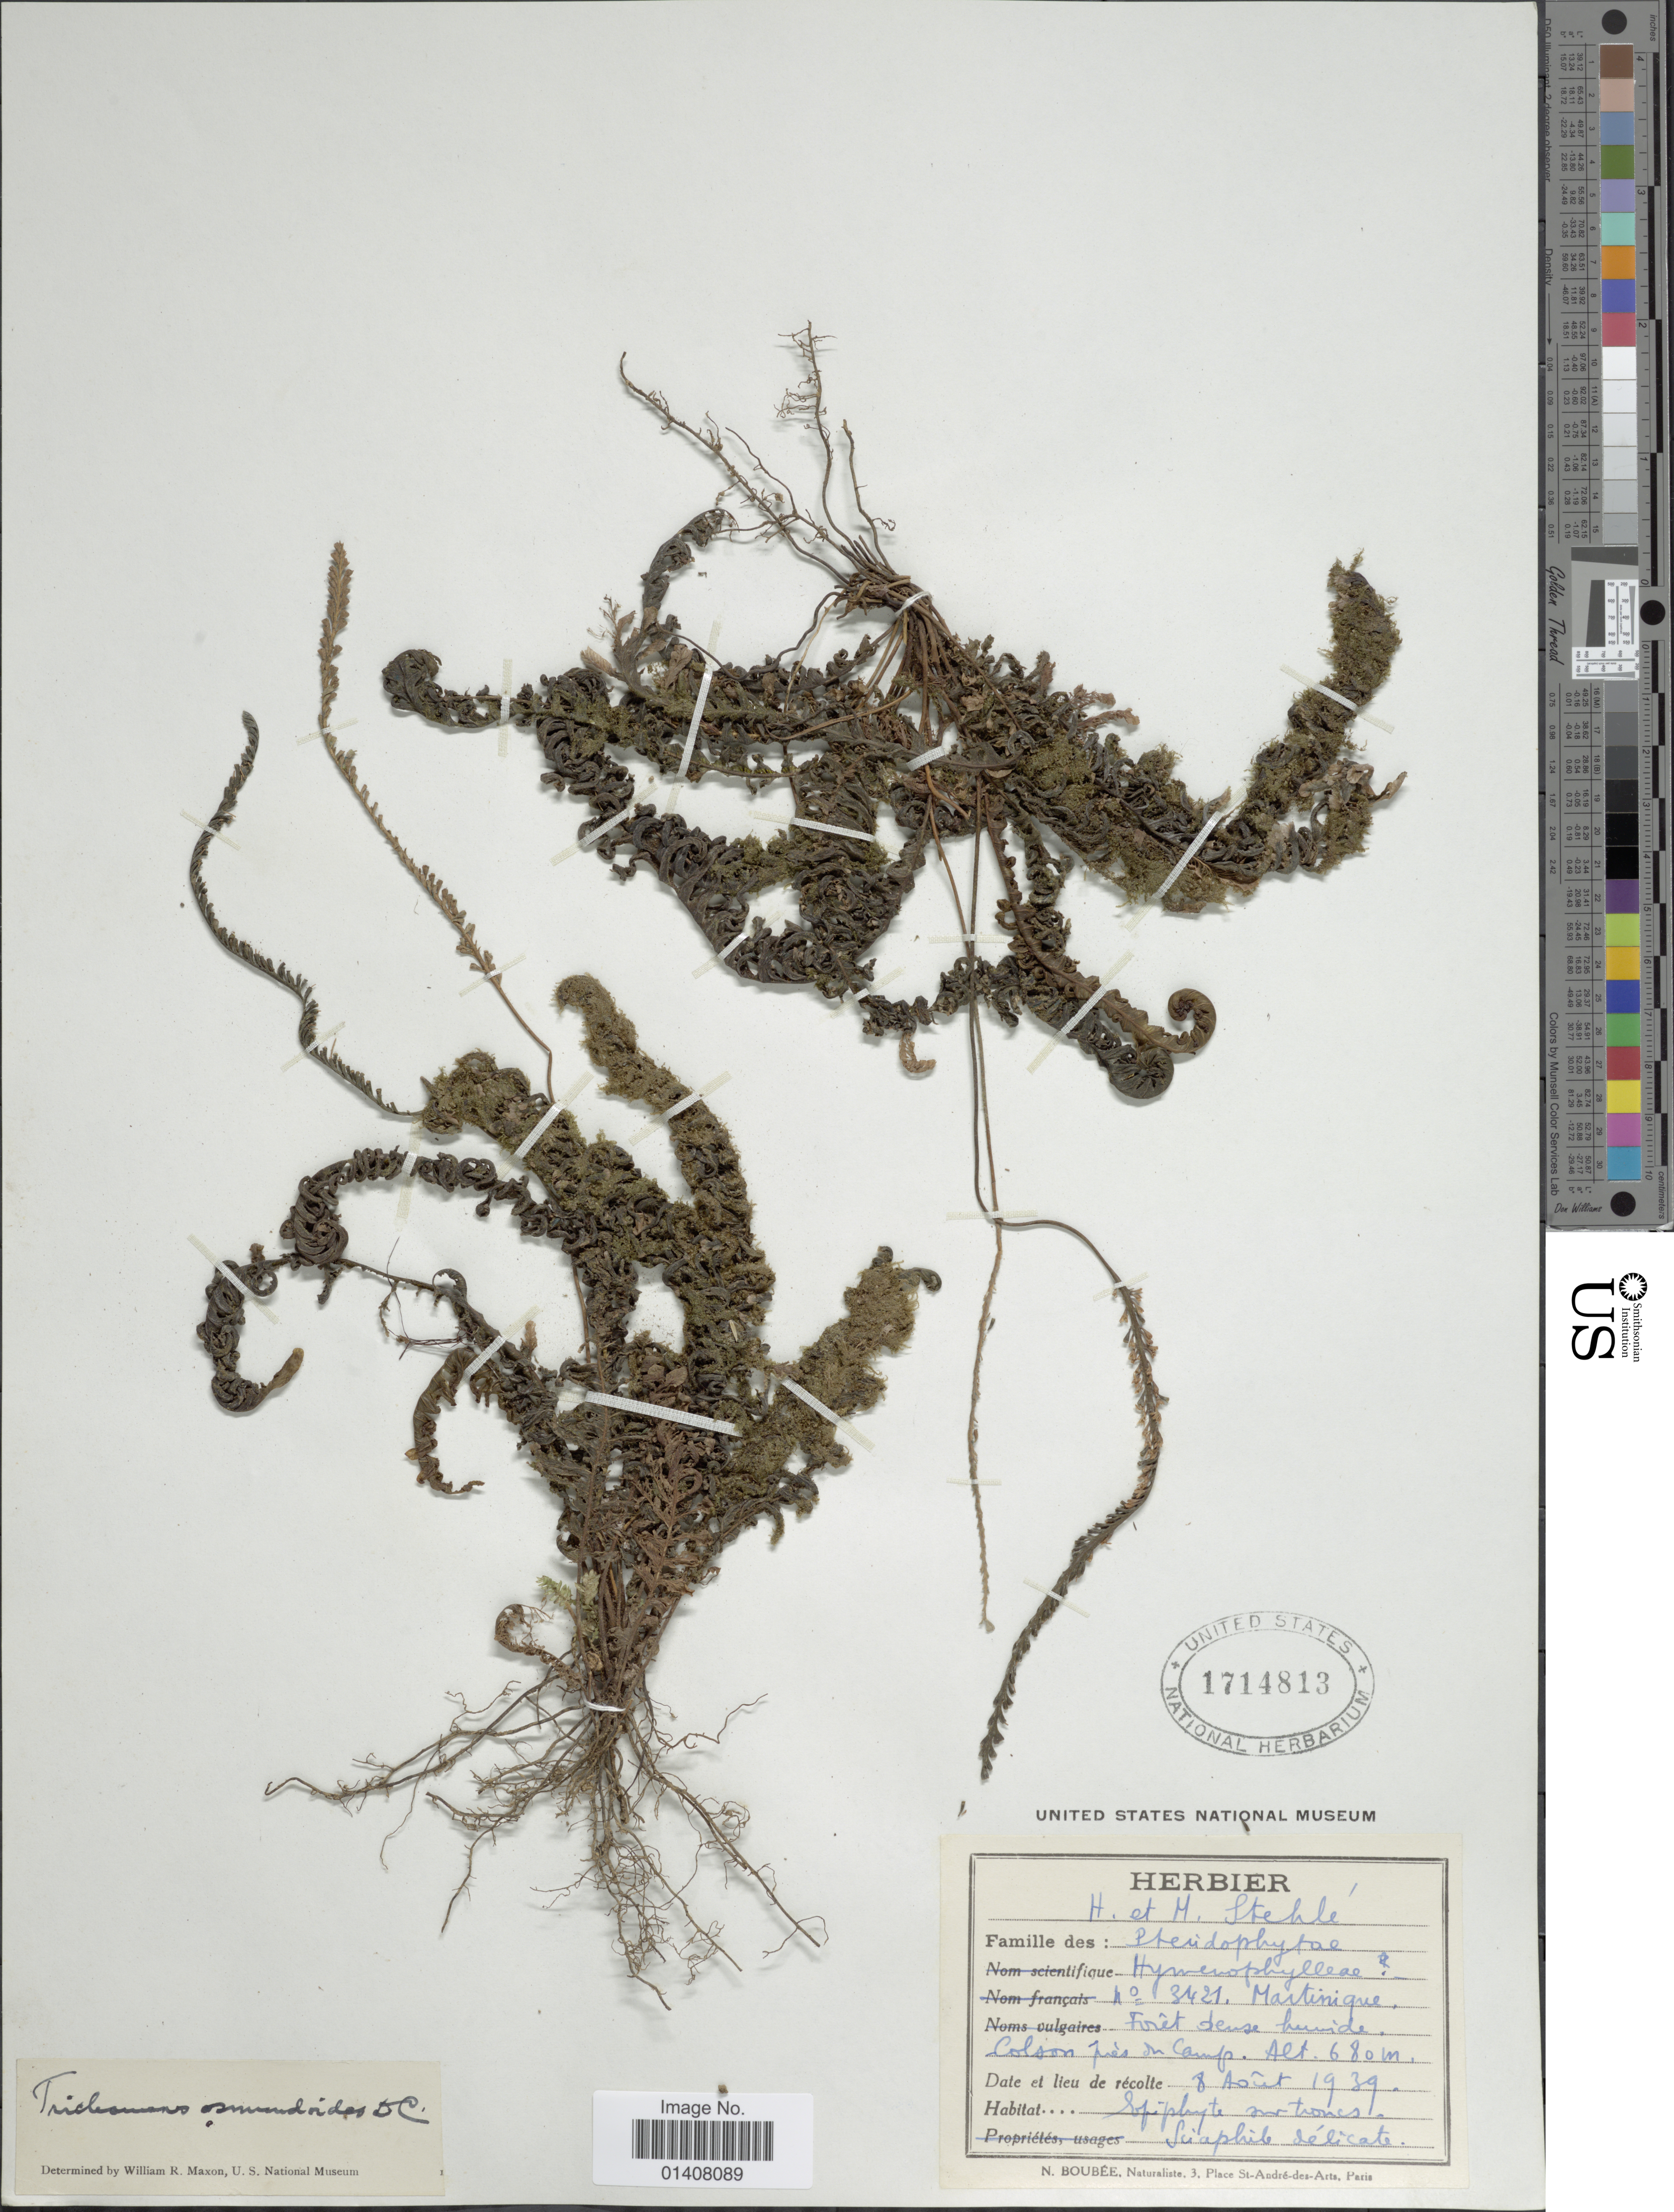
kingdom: Plantae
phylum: Tracheophyta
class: Polypodiopsida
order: Hymenophyllales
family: Hymenophyllaceae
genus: Trichomanes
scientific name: Trichomanes osmundoides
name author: DC. ex Poir.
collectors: H. Stehlé & M. Stehlé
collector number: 3421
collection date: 1939-08-08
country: Martinique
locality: Forêt dense humide, Colson près du Camp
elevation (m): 680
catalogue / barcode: US 1714813